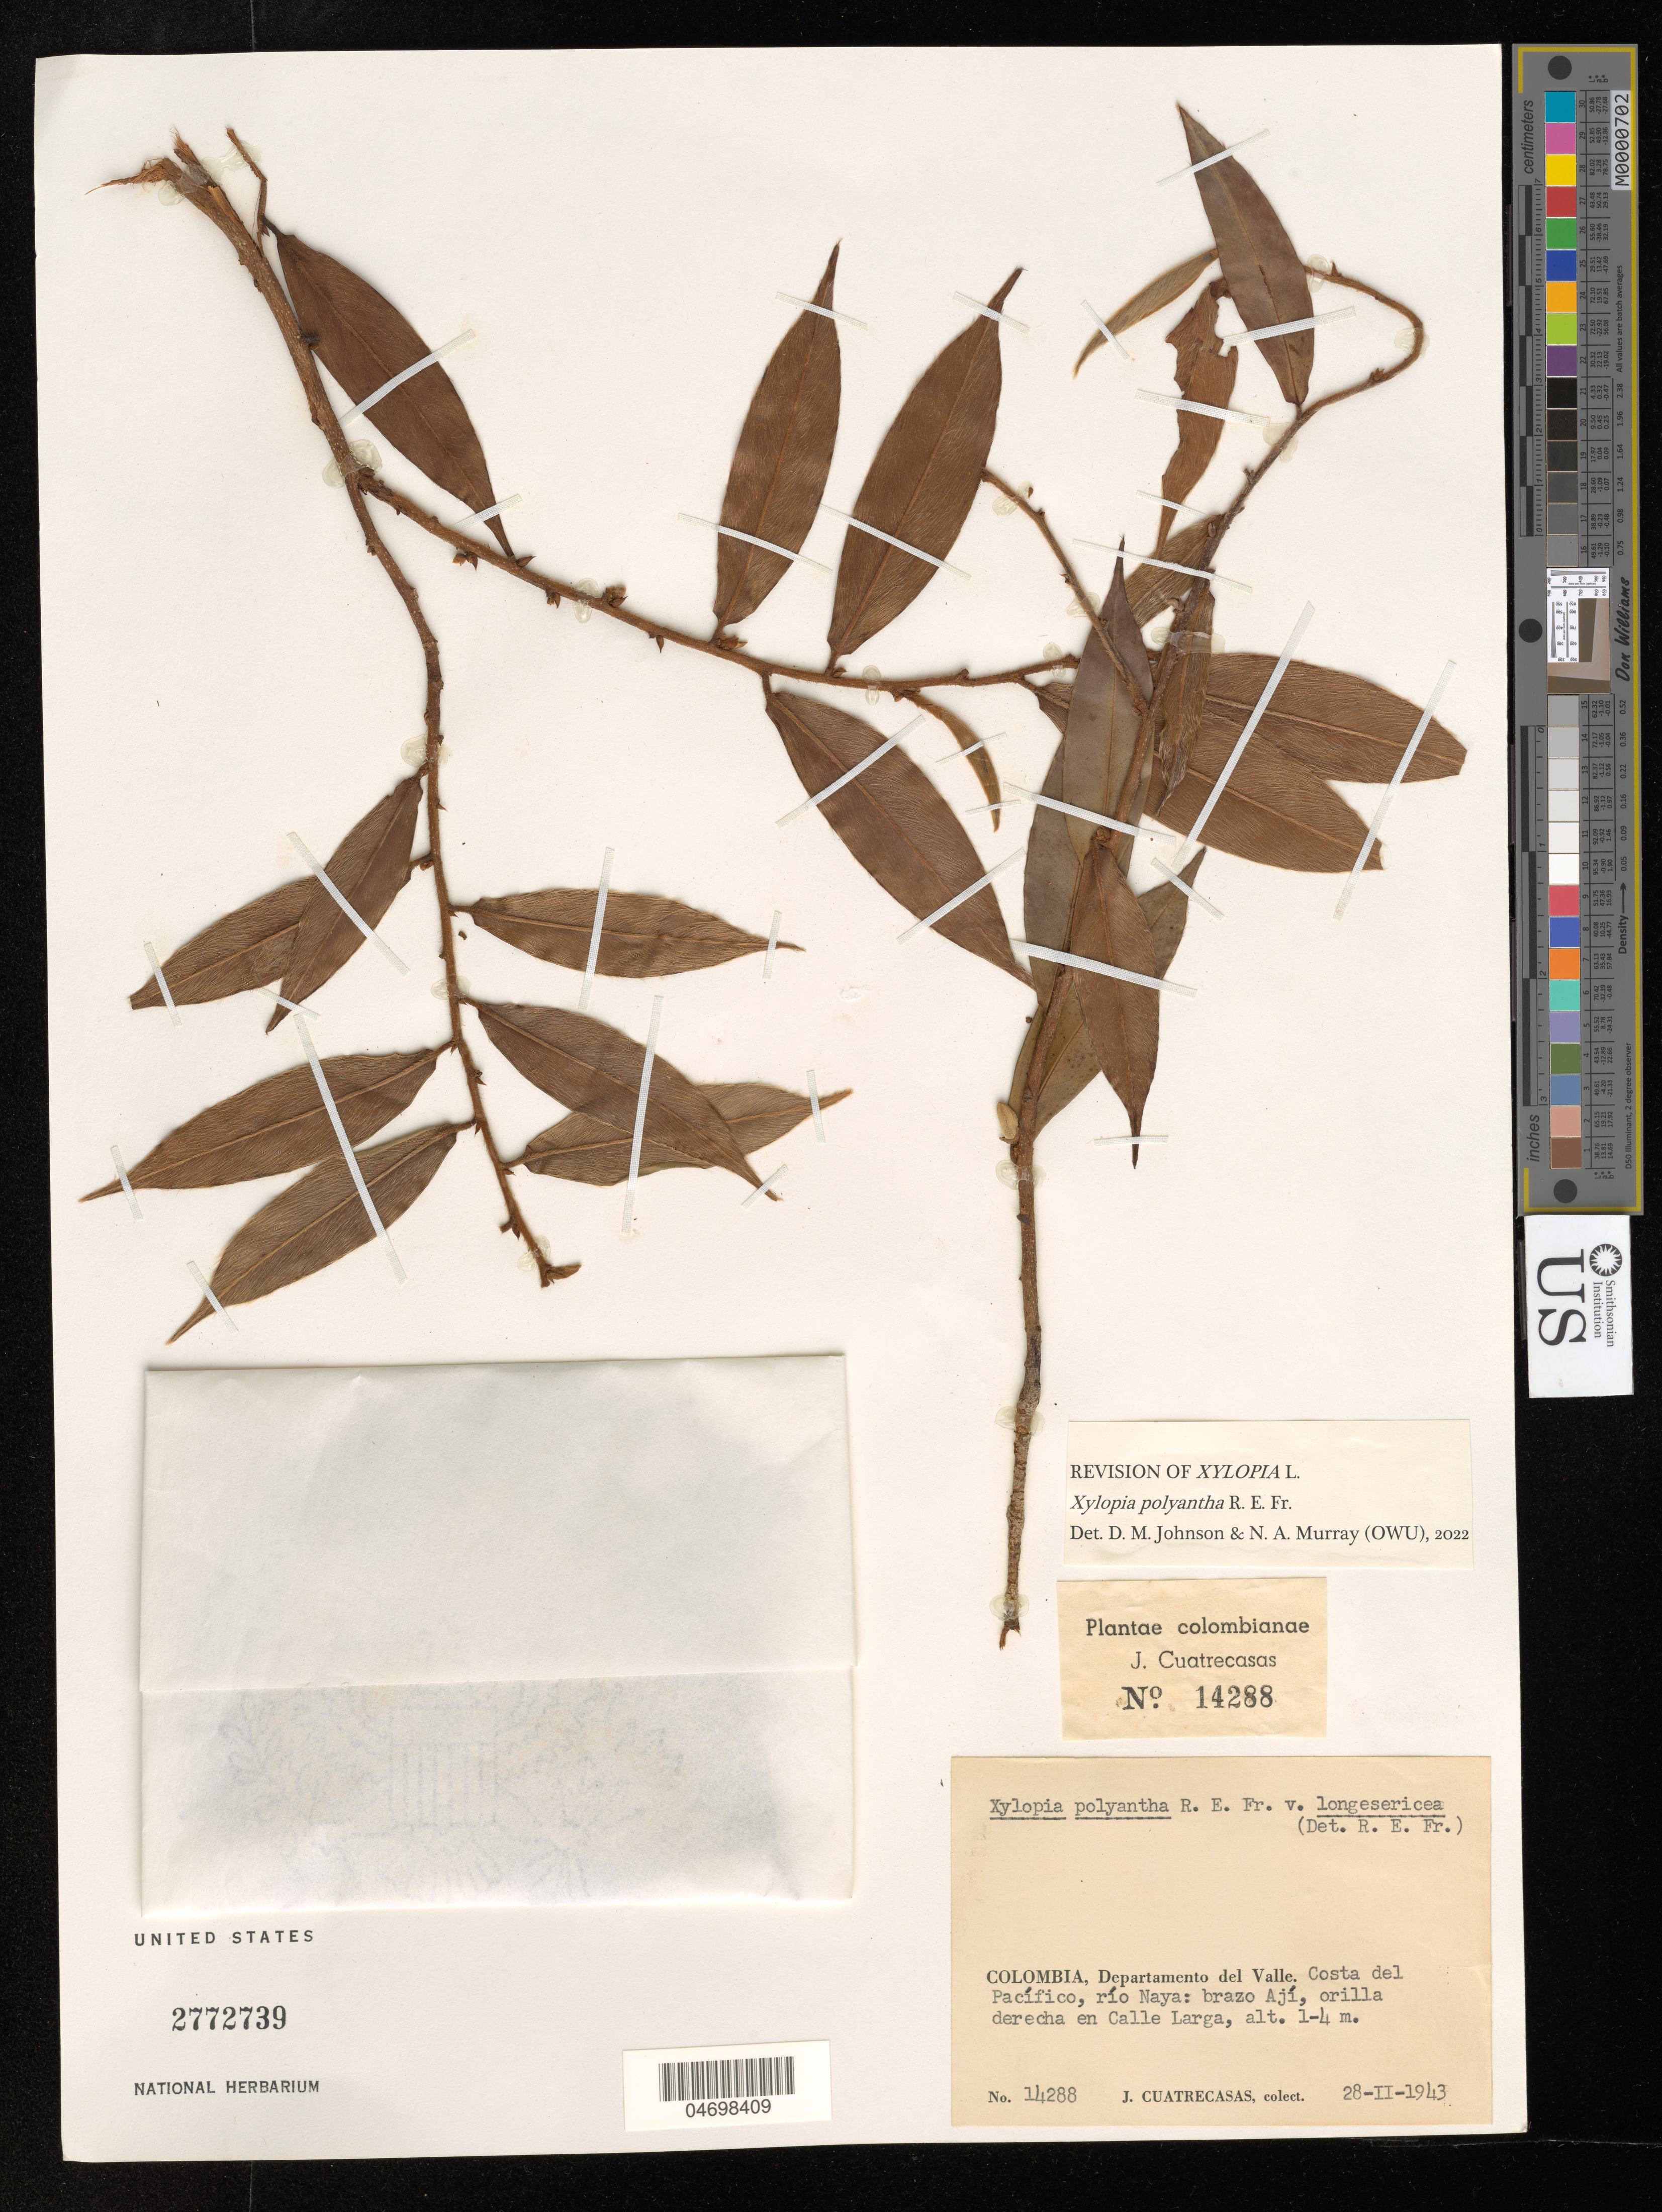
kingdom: Plantae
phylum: Tracheophyta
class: Magnoliopsida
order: Magnoliales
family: Annonaceae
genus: Xylopia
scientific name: Xylopia polyantha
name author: R.E. Fr.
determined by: Johnson, D. M.; Murray, N. A.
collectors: J. Cuatrecasas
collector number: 14288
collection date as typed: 28 Feb 1943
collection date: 1943-02-28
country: Colombia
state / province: Valle del Cauca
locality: Costa del Pacifico, Rio Naya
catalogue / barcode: US 2772739